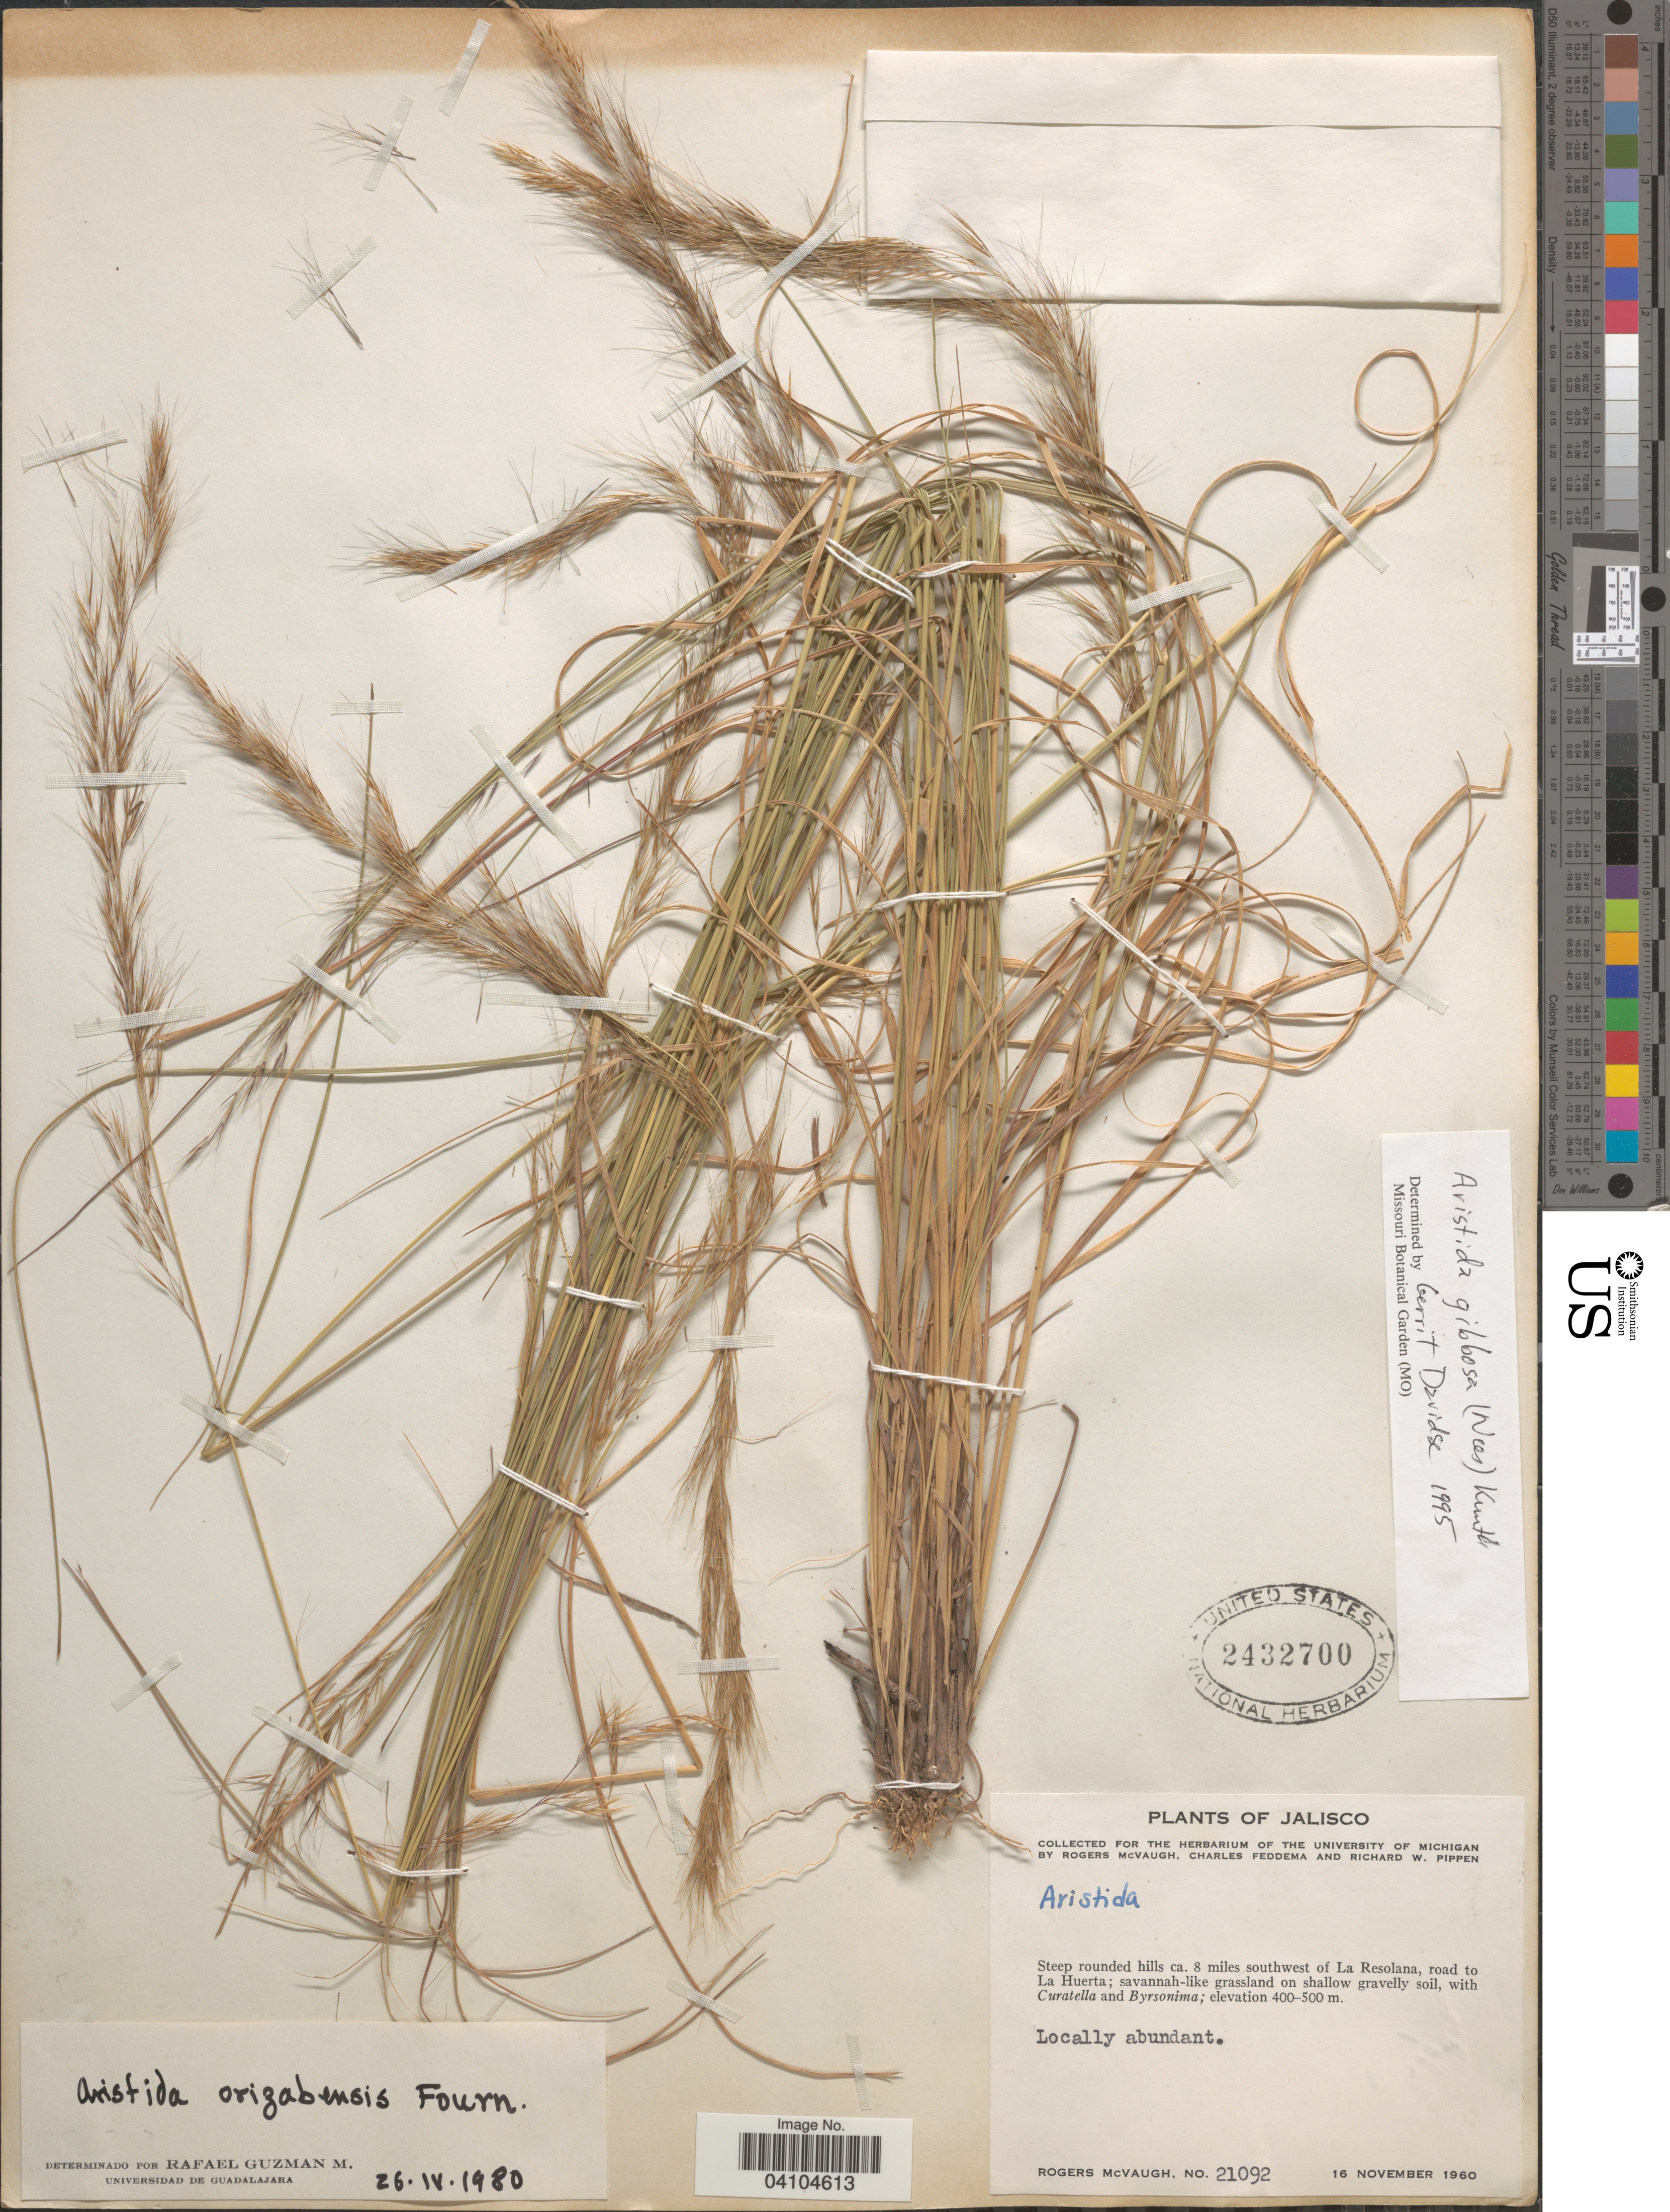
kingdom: Plantae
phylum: Tracheophyta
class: Liliopsida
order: Poales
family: Poaceae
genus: Aristida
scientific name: Aristida gibbosa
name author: (Nees) Kunth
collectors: R. McVaugh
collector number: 21092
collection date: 1960-11-16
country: Mexico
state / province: Jalisco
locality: Steep rounded hills ca. 8 miles southwest of La Resolana, road to La Huerta.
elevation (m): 400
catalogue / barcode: US 2432700